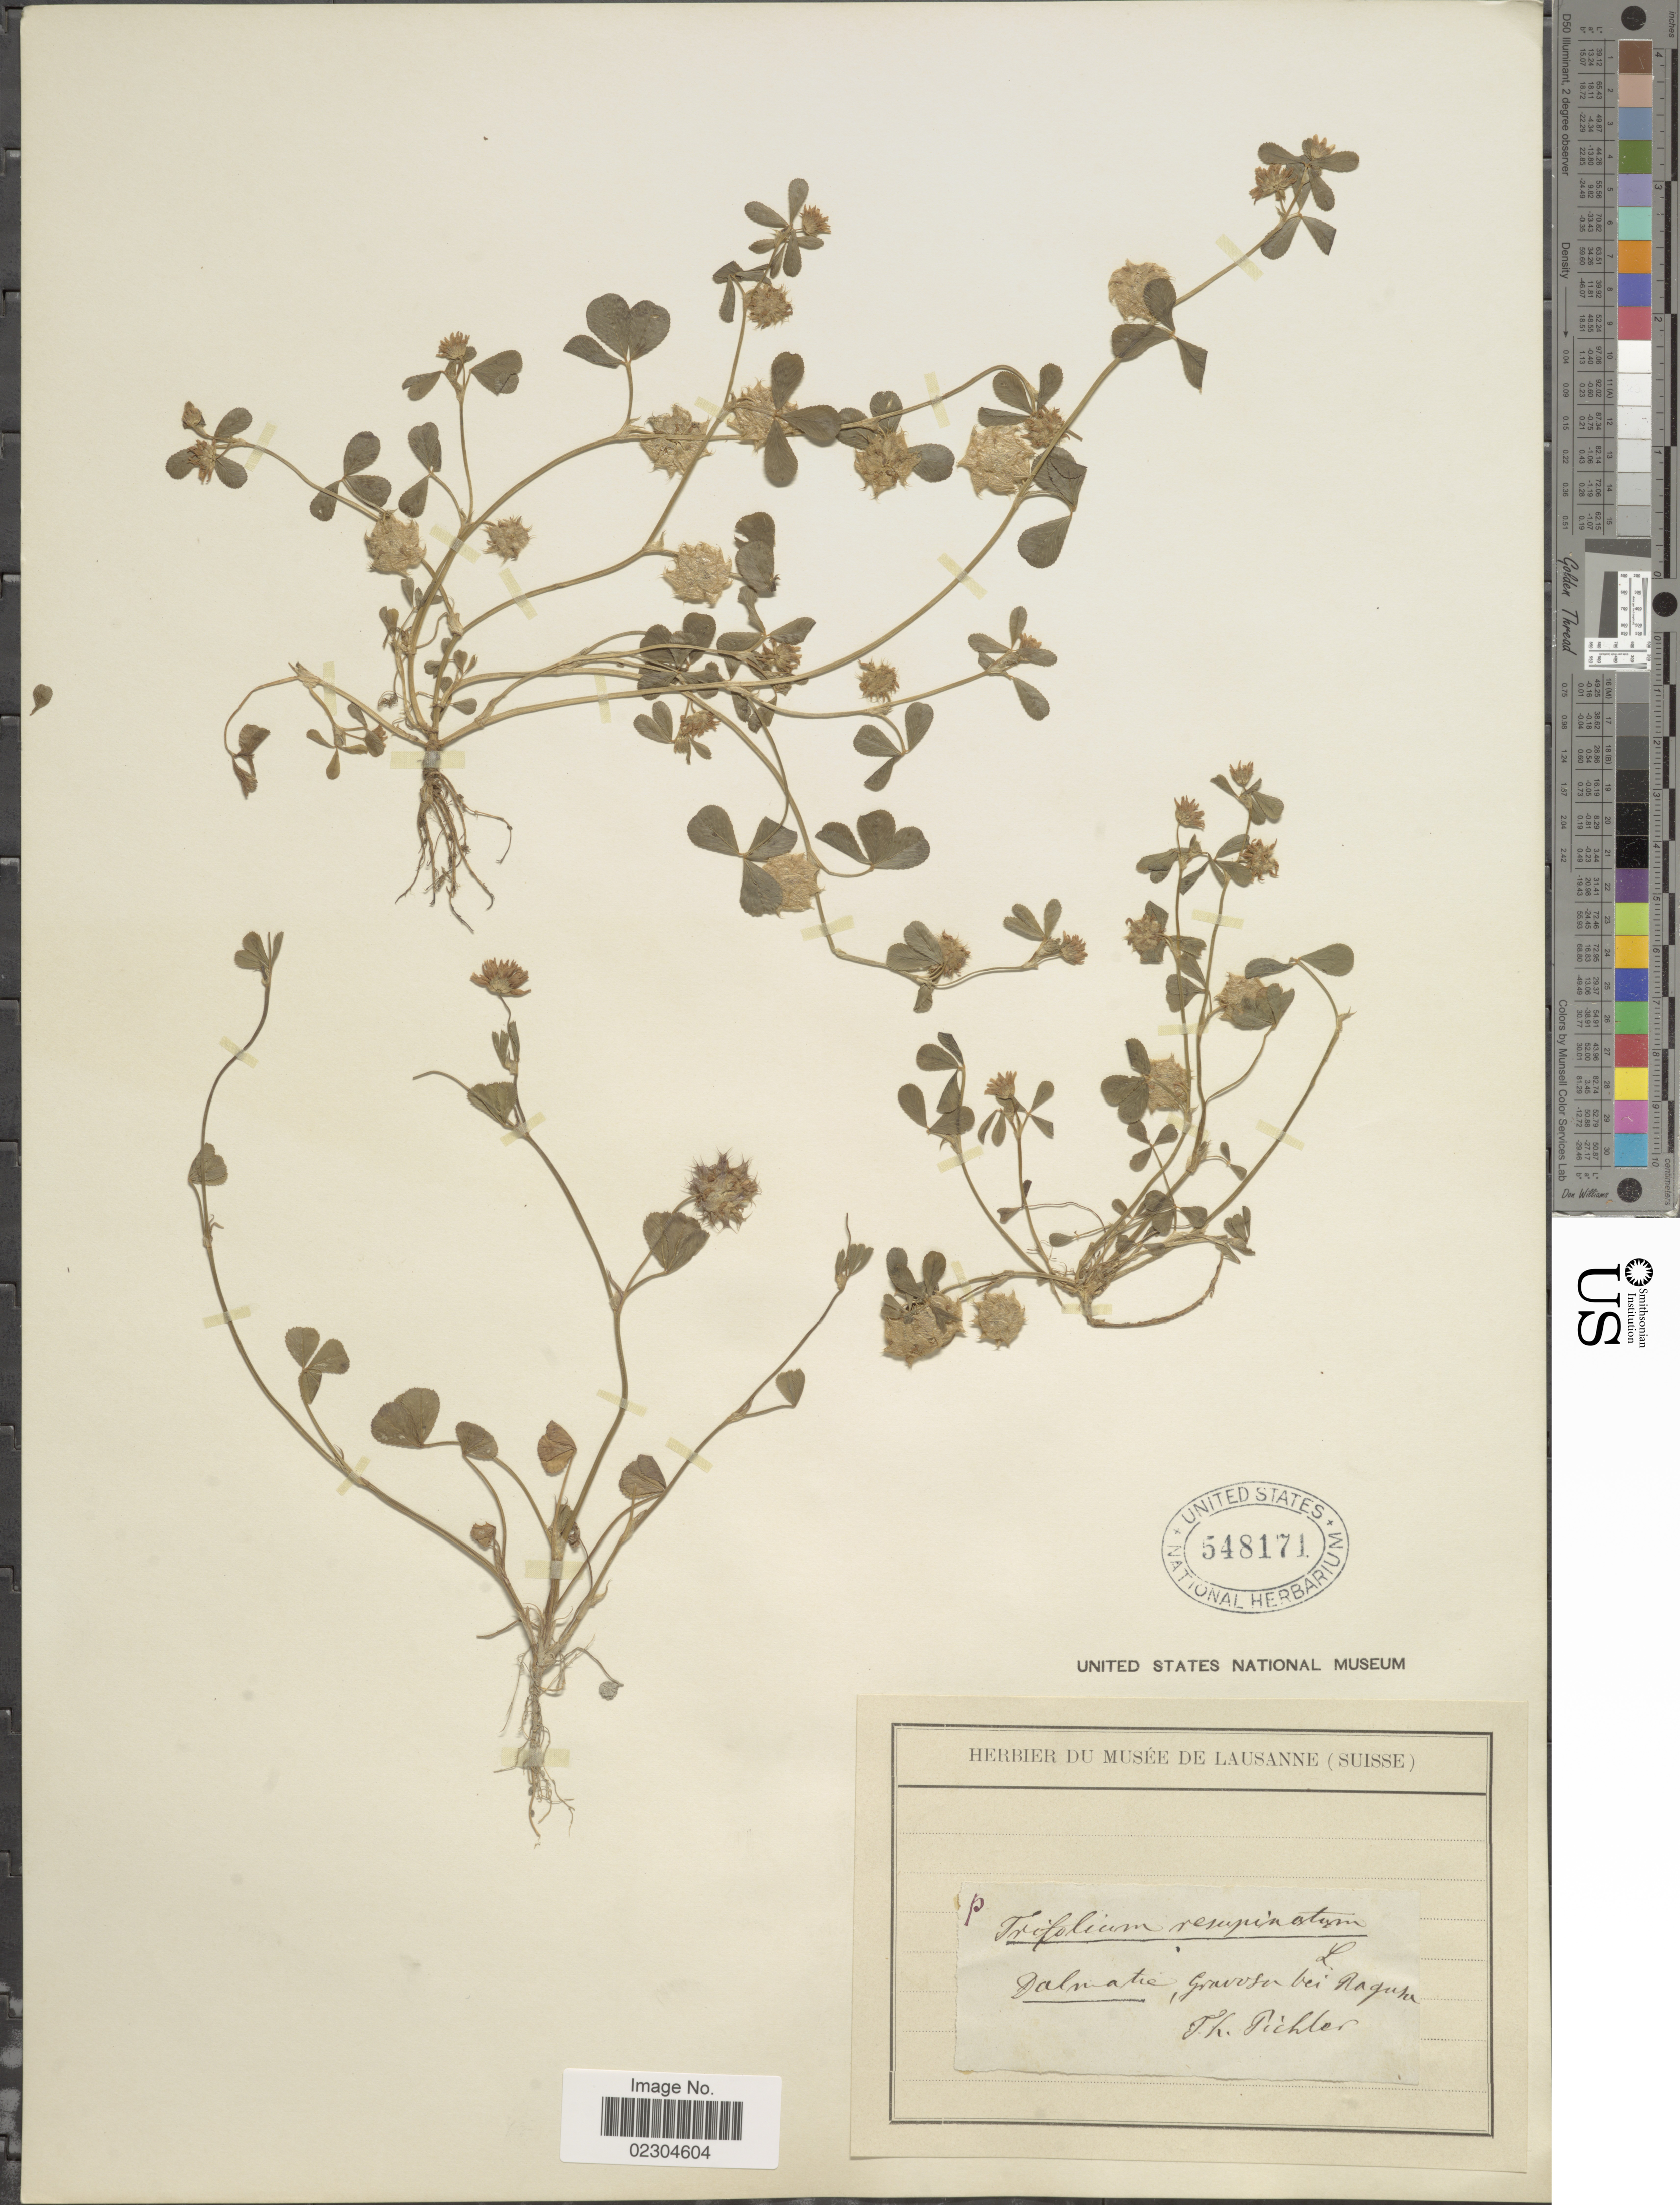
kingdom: Plantae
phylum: Tracheophyta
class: Magnoliopsida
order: Fabales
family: Fabaceae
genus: Trifolium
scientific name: Trifolium resupinatum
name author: L.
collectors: T. Pichler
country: Croatia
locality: Dalmatie: Gravosen bei Raguka [interpreted]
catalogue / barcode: US 548171